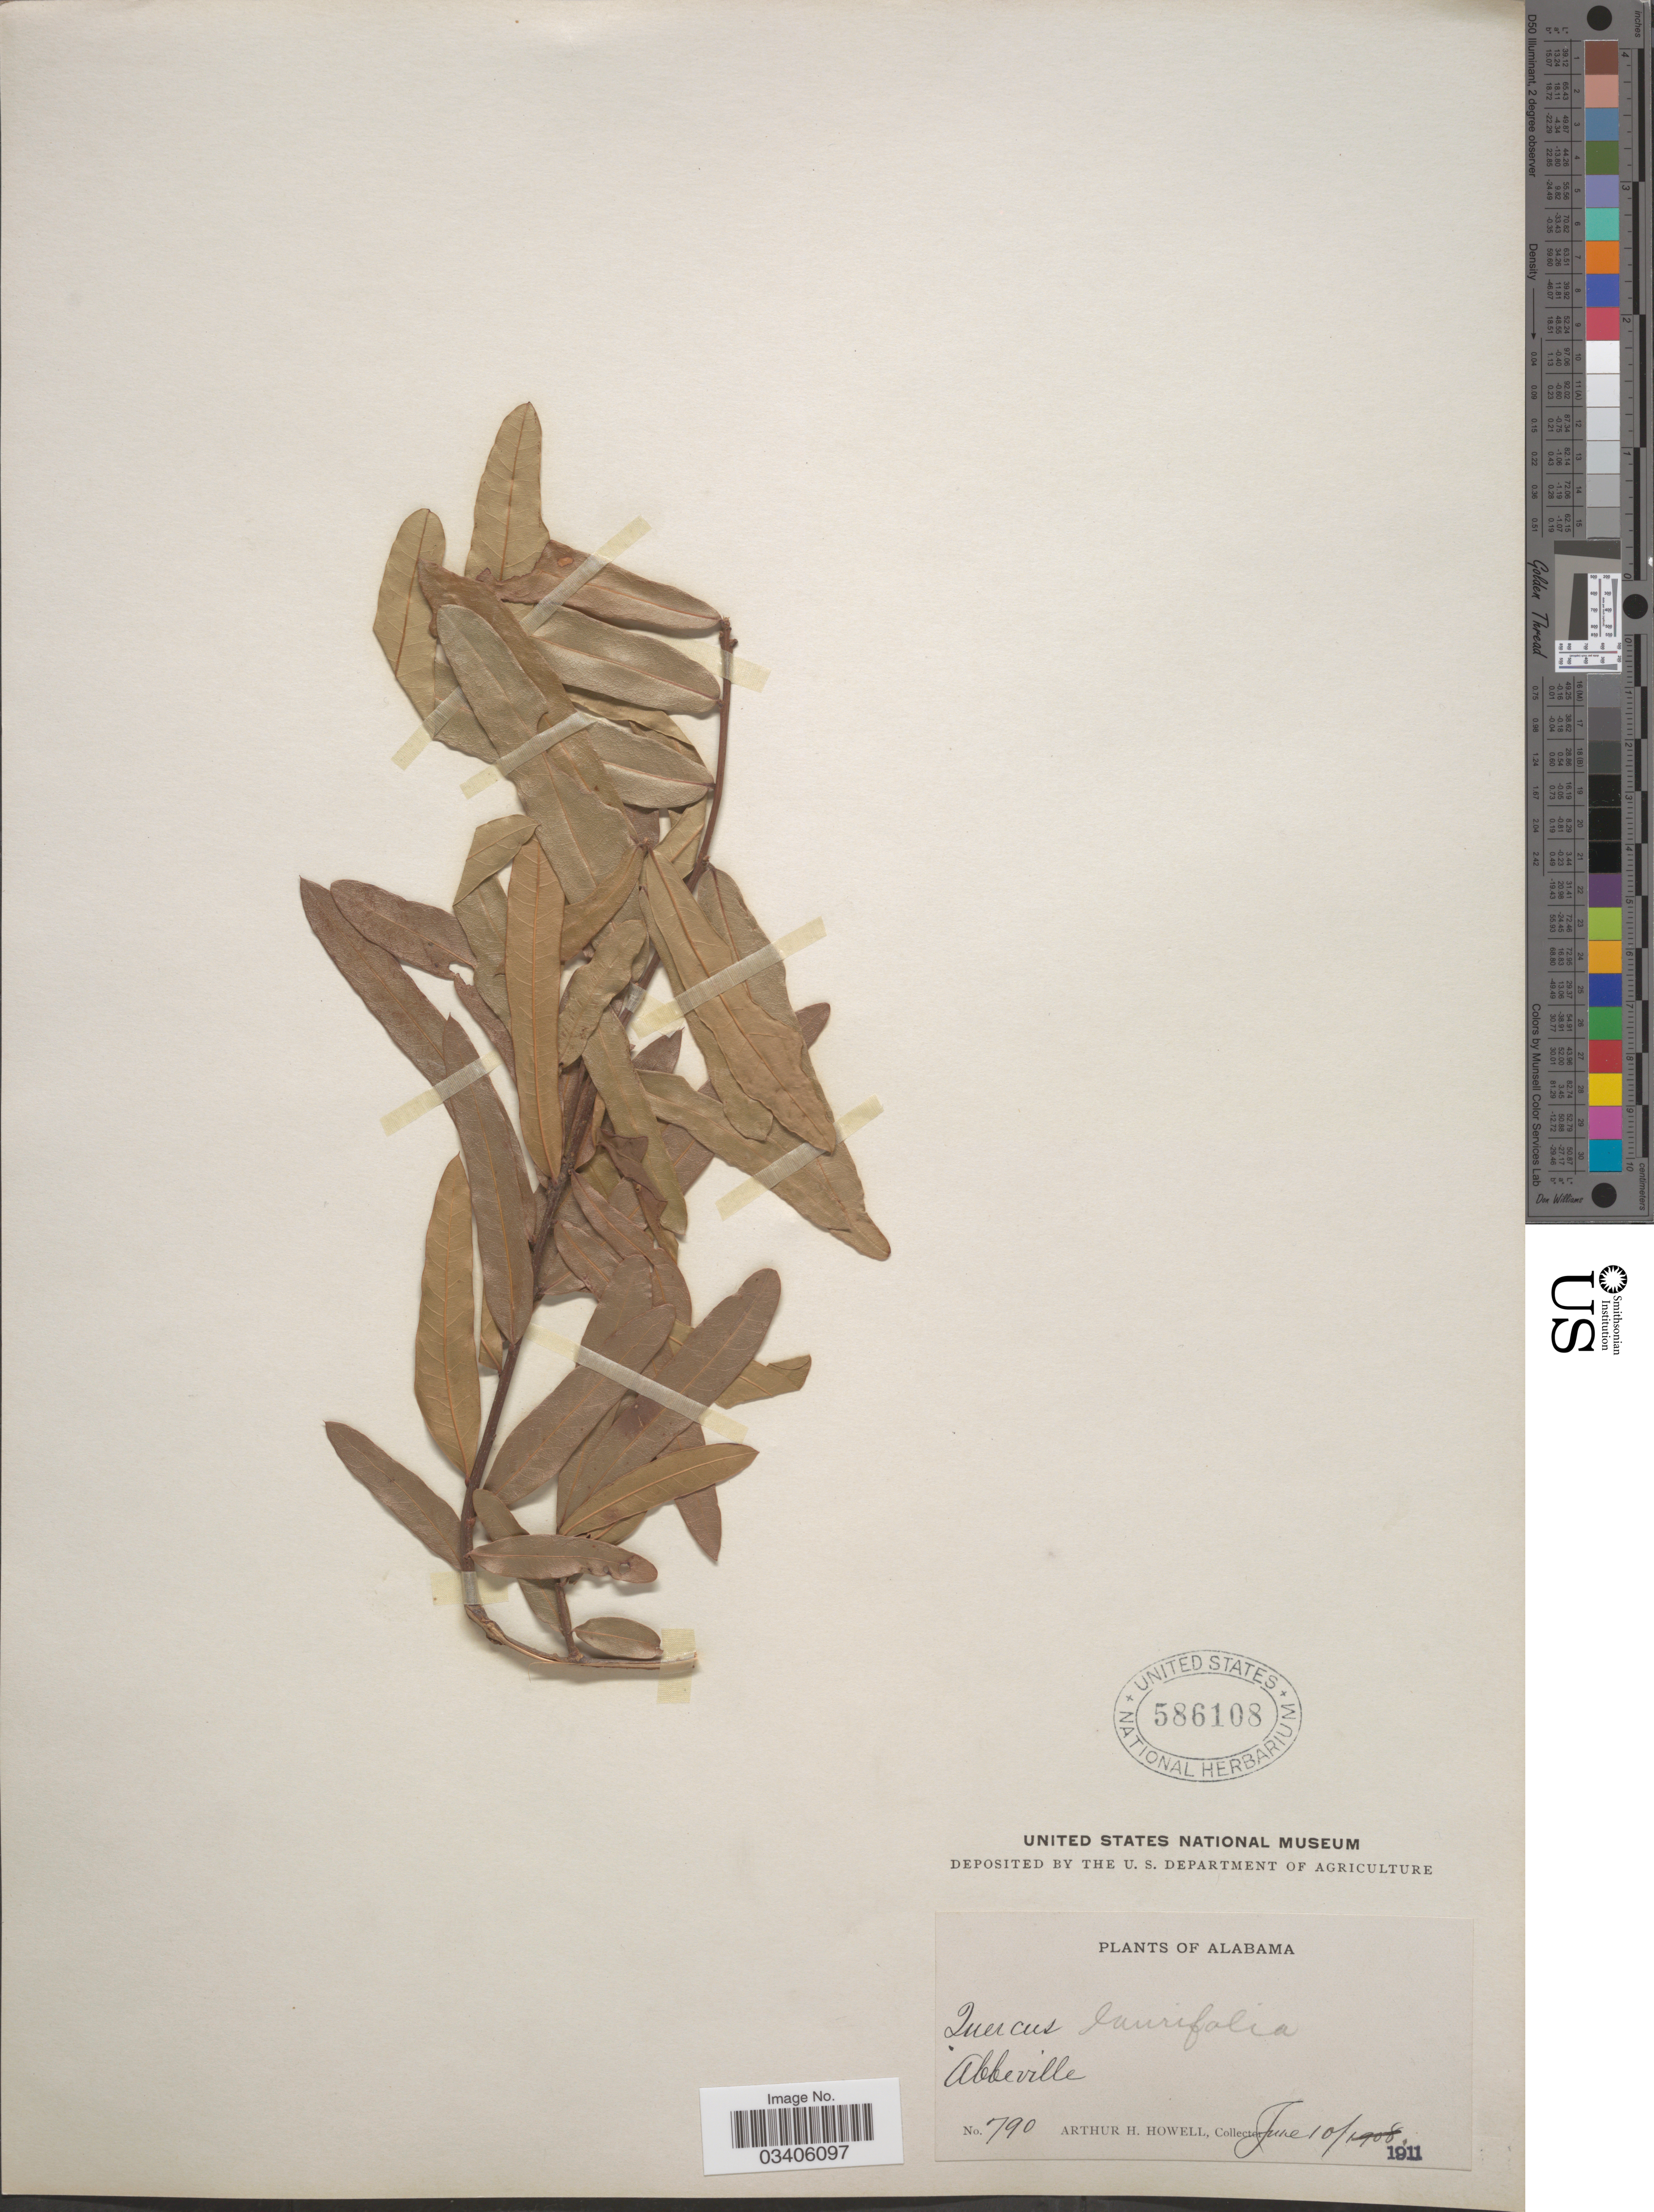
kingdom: Plantae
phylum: Tracheophyta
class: Magnoliopsida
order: Fagales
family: Fagaceae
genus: Quercus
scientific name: Quercus laurifolia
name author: Michx.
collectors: A. H. Howell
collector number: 790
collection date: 1911-06-10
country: United States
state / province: Alabama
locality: Abbeville.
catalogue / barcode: US 586108